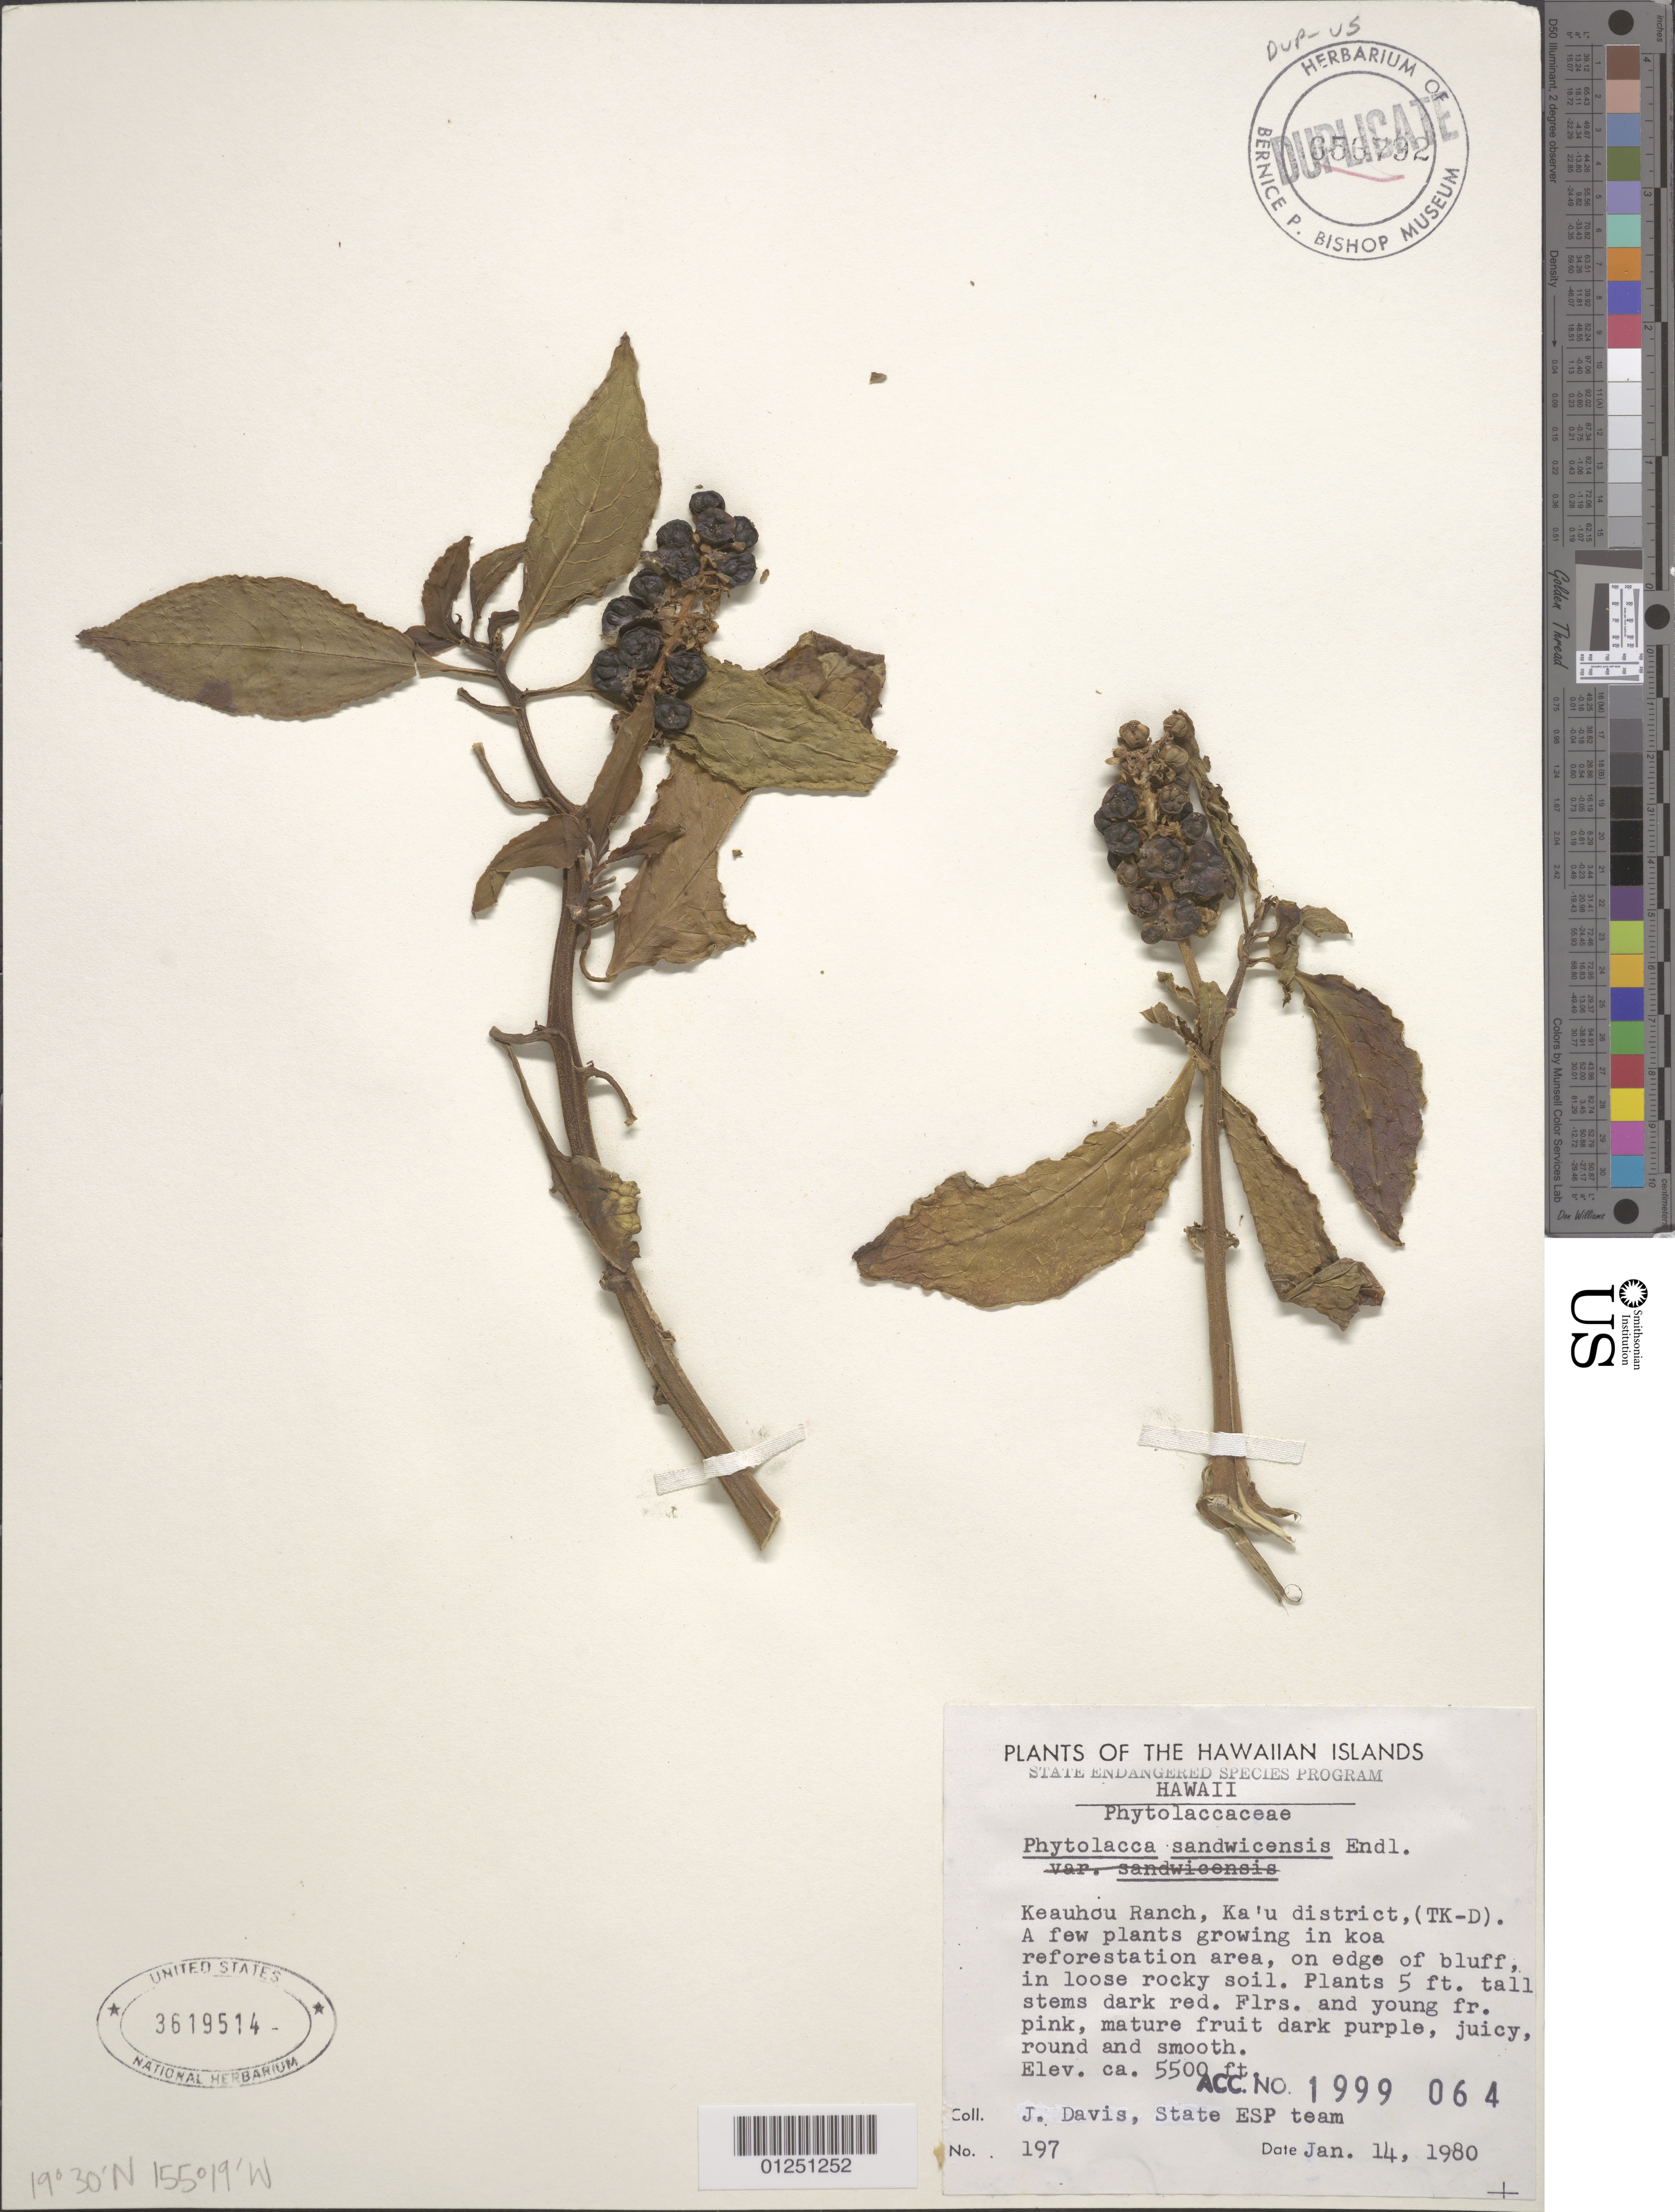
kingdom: Plantae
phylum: Tracheophyta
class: Magnoliopsida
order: Caryophyllales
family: Phytolaccaceae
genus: Phytolacca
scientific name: Phytolacca sandwicensis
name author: Endl.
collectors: J. Davis & State ESP team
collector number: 197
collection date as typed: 14 Jan 1980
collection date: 1980-01-14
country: United States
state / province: Hawaii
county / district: Hawaii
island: Hawaii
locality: Keauhou ranch, Ka'u district (TK-D), koa reforestation area on edge of bluff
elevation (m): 1676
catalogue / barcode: US 3619514